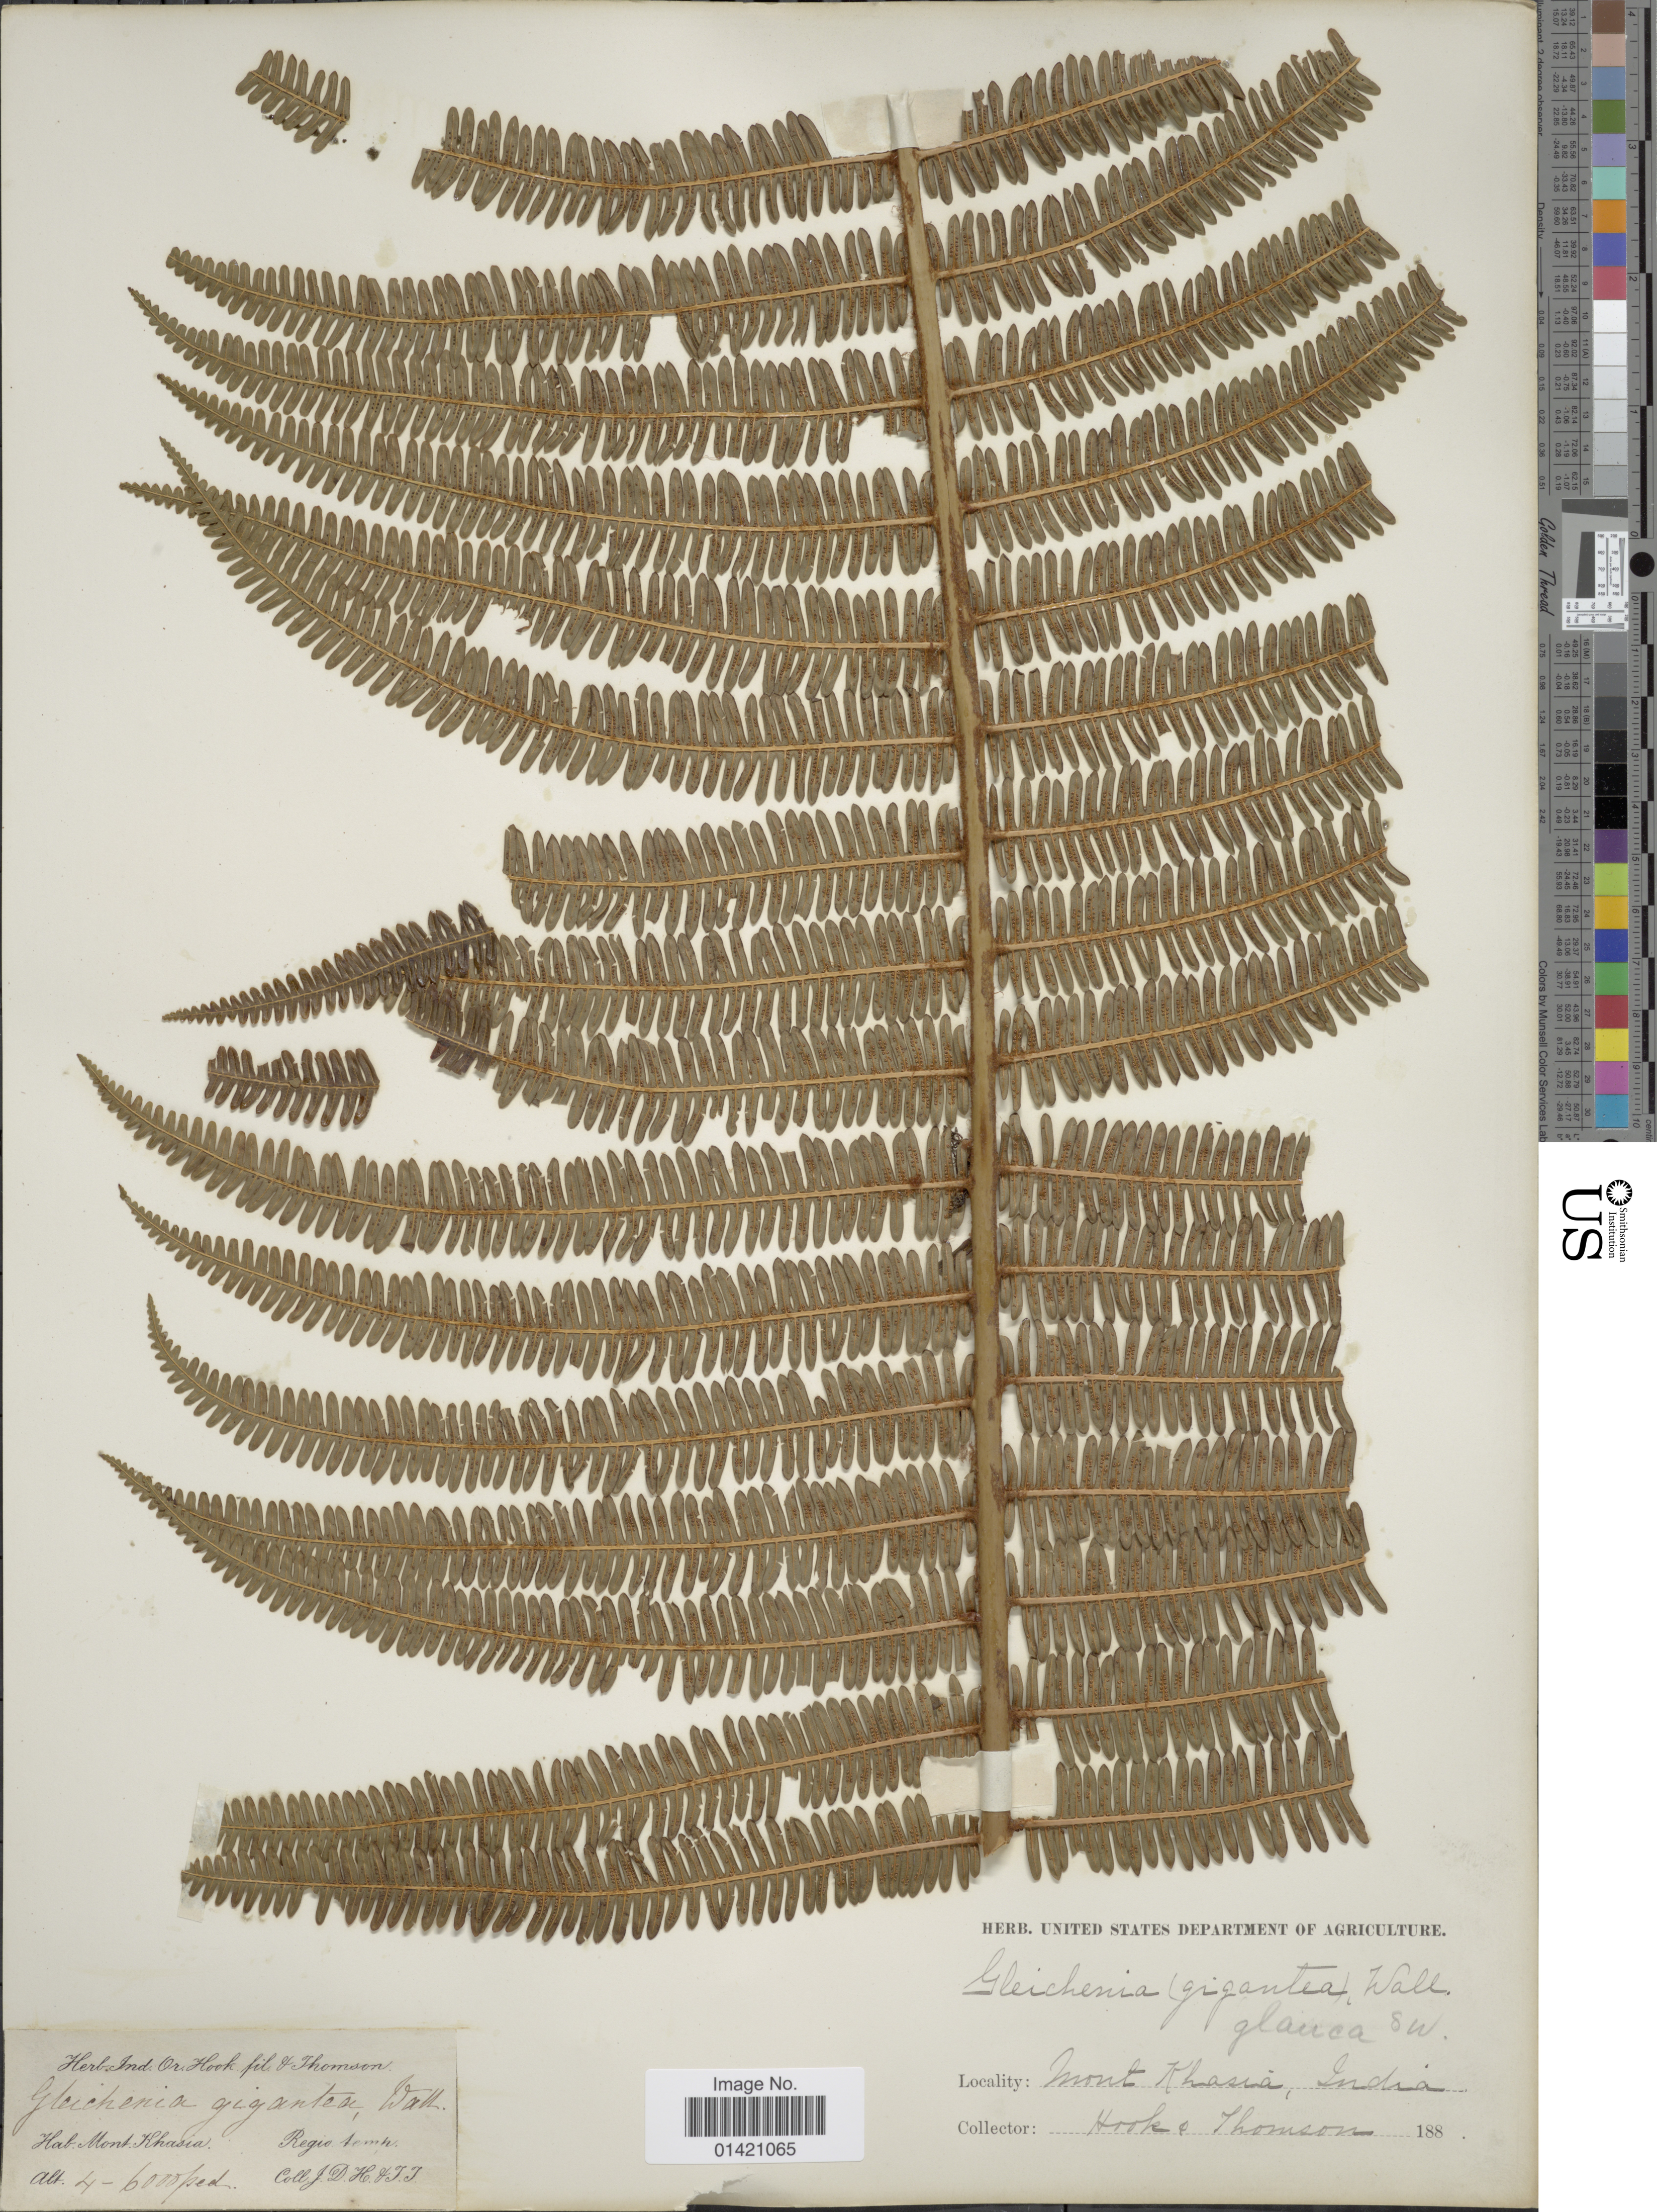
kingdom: Plantae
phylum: Tracheophyta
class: Polypodiopsida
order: Gleicheniales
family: Gleicheniaceae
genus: Diplopterygium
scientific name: Diplopterygium glaucum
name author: (Thunb. ex Houtt.) Nakai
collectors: J. D. Hooker & T. Thomson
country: India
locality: Mont Khasia.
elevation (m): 1219